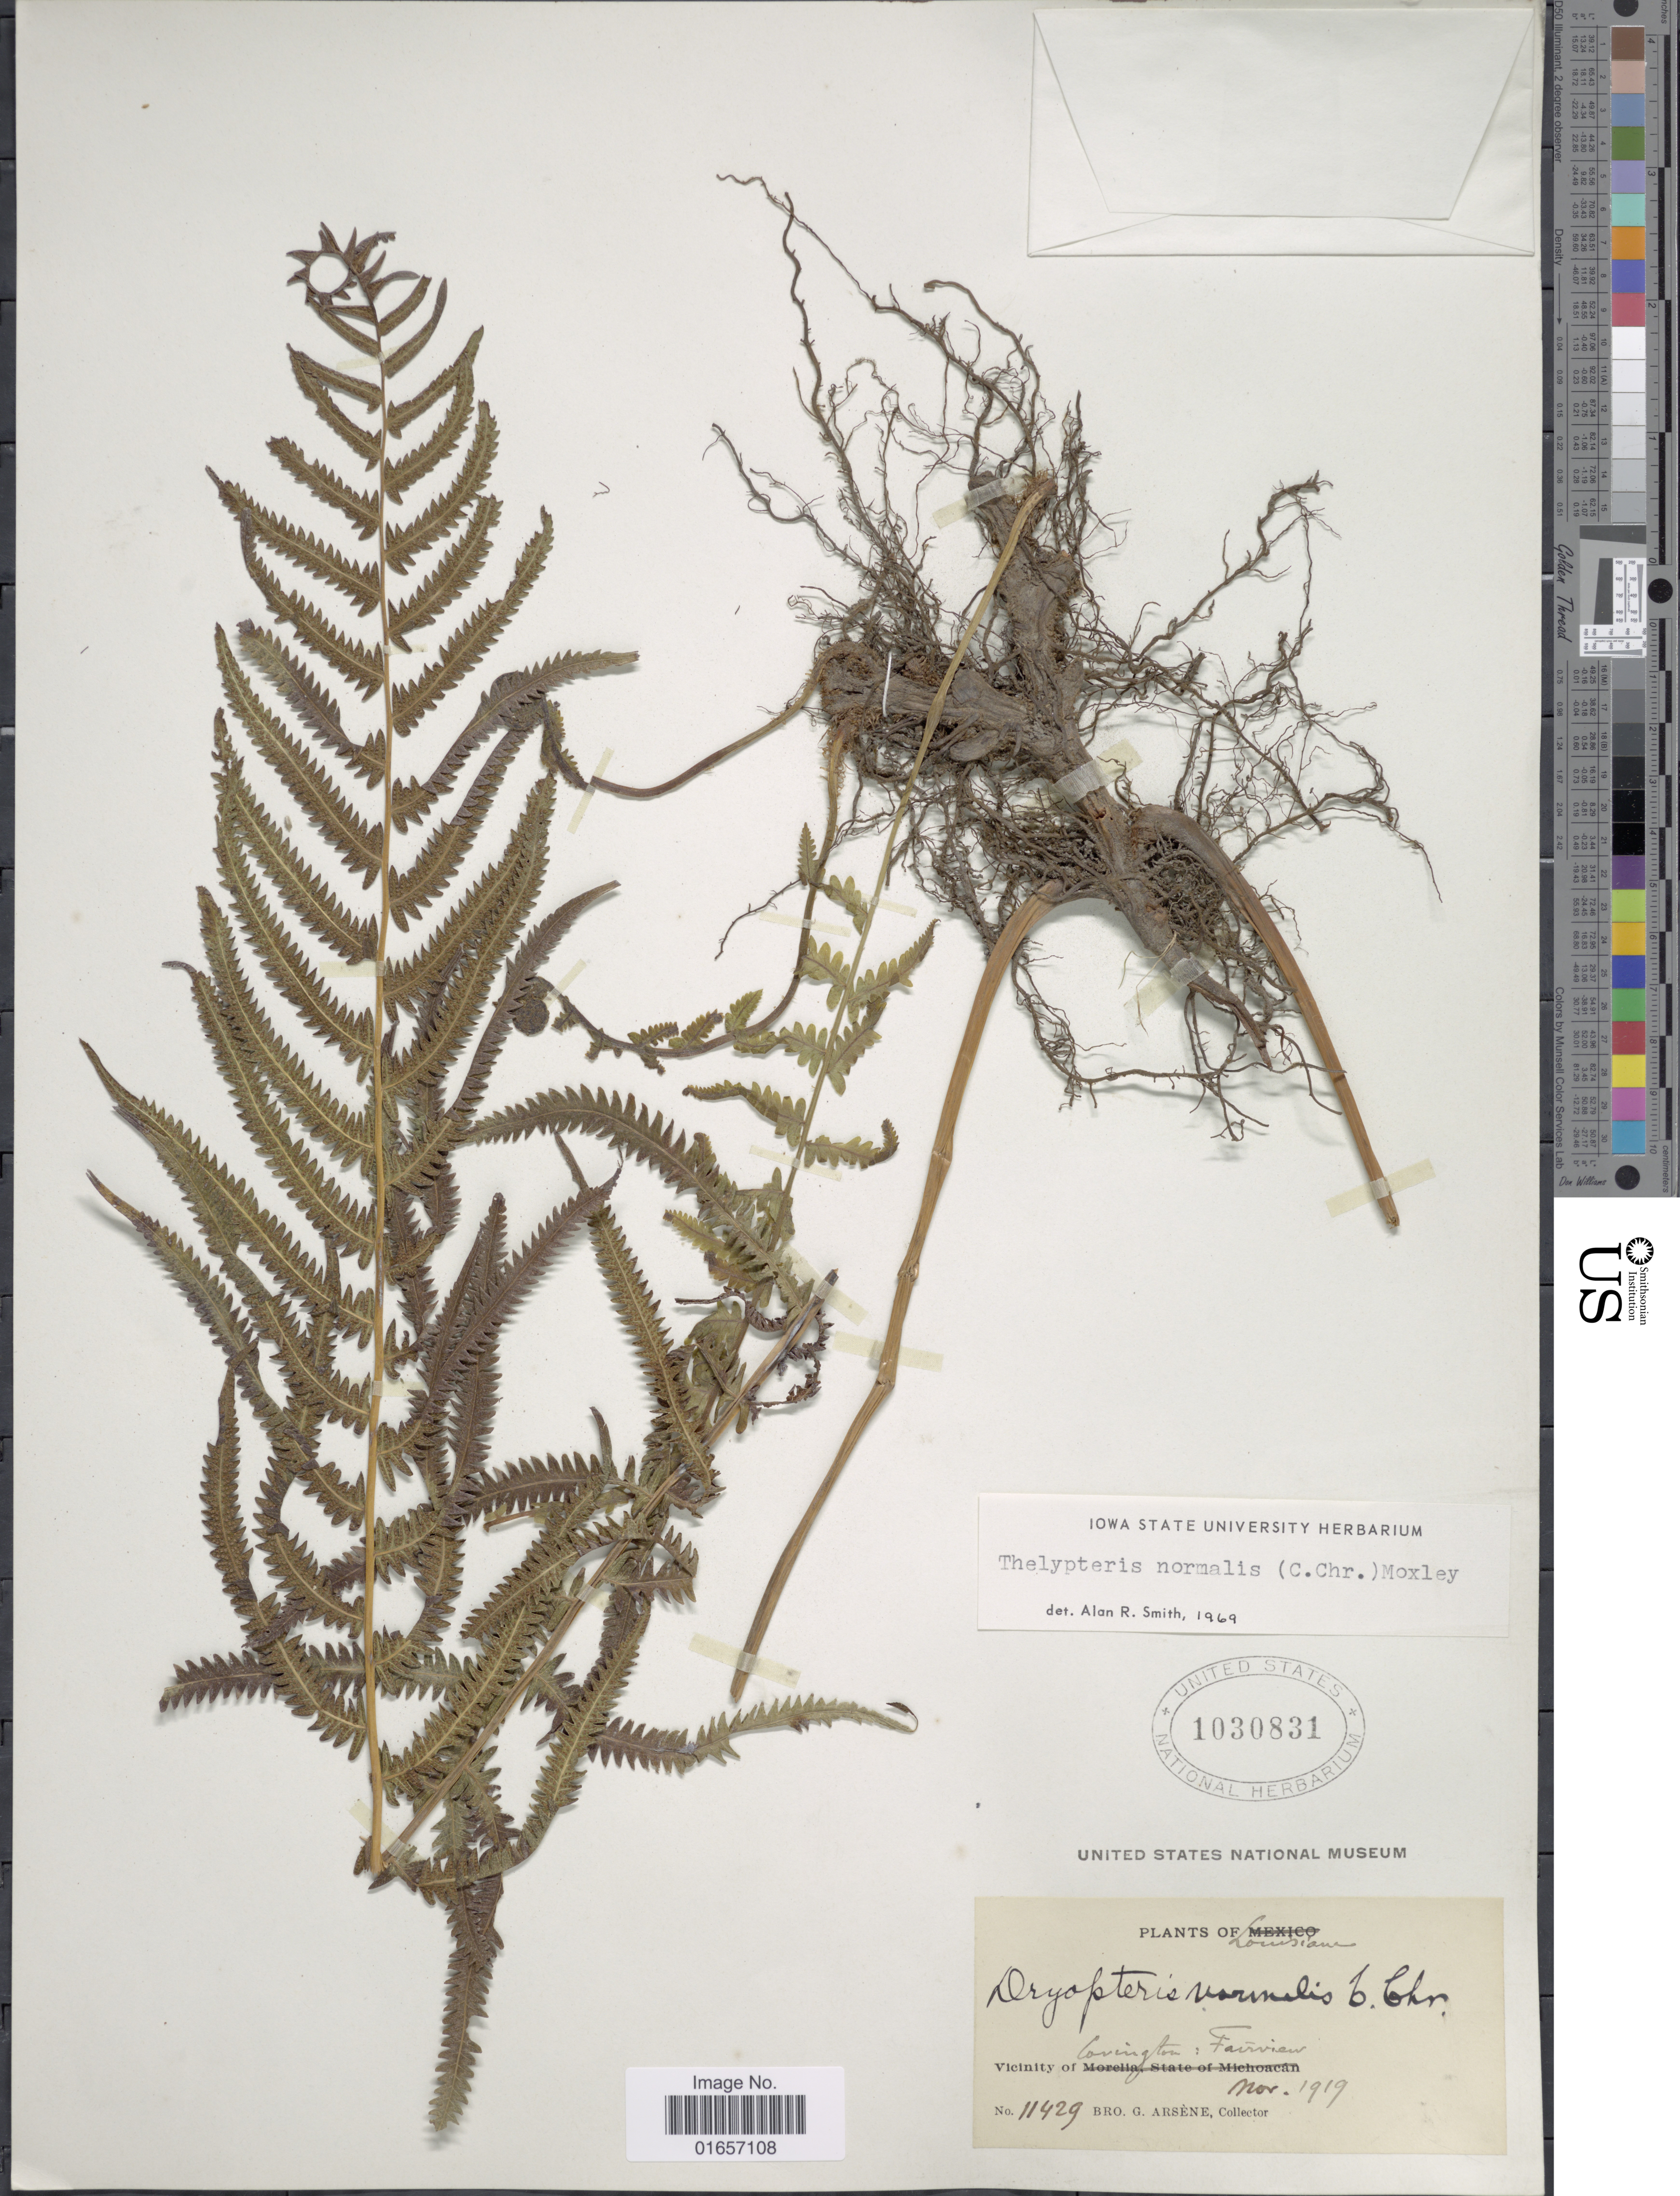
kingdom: Plantae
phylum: Tracheophyta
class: Polypodiopsida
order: Polypodiales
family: Thelypteridaceae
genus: Christella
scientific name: Christella kunthii comb. ined.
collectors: Bro. G. Arsène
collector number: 11429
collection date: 1919-11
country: United States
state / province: Louisiana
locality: Vicinity of Covington: Fairview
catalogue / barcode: US 1030831